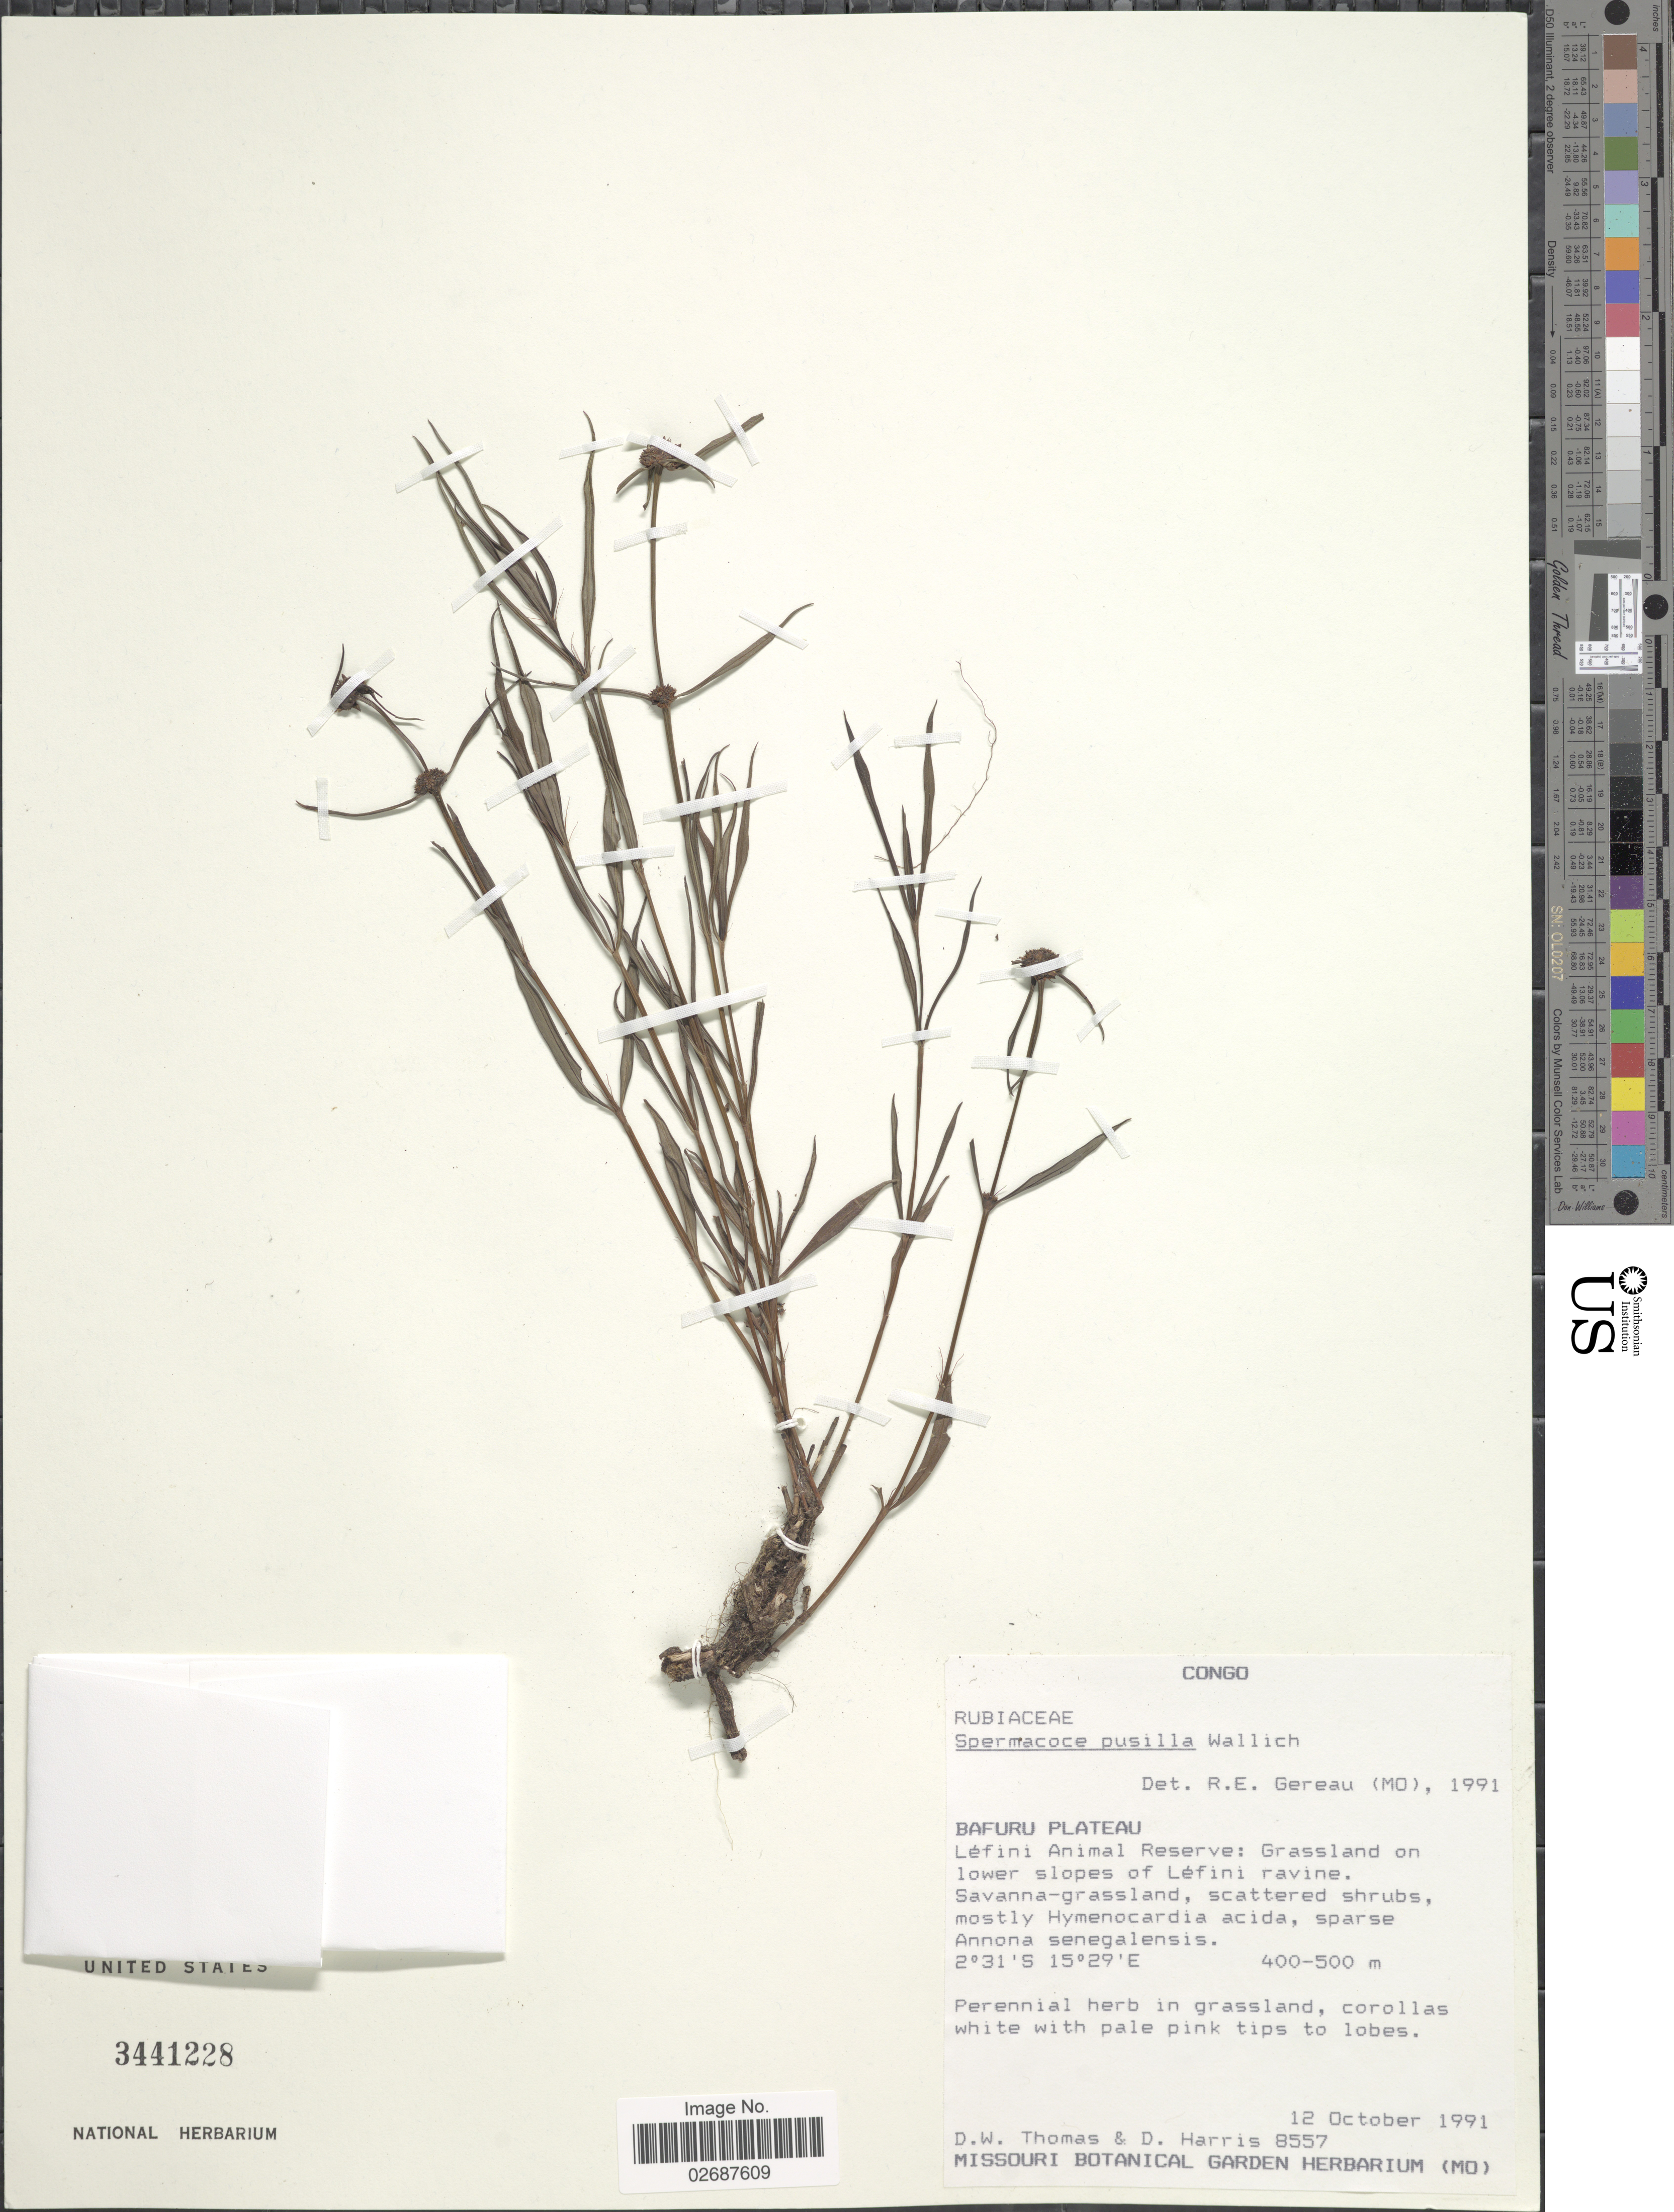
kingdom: Plantae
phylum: Tracheophyta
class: Magnoliopsida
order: Gentianales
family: Rubiaceae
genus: Borreria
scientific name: Borreria pusilla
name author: (Wall.) DC.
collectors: D. W. Thomas & D. Harris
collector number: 8557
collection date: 1991-10-12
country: Congo, Democratic Republic of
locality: Congo, Bafuru Plateau, Lefini Animal Reserve: Grassland on lower slopes of Lefini ravine.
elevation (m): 400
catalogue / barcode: US 3441228